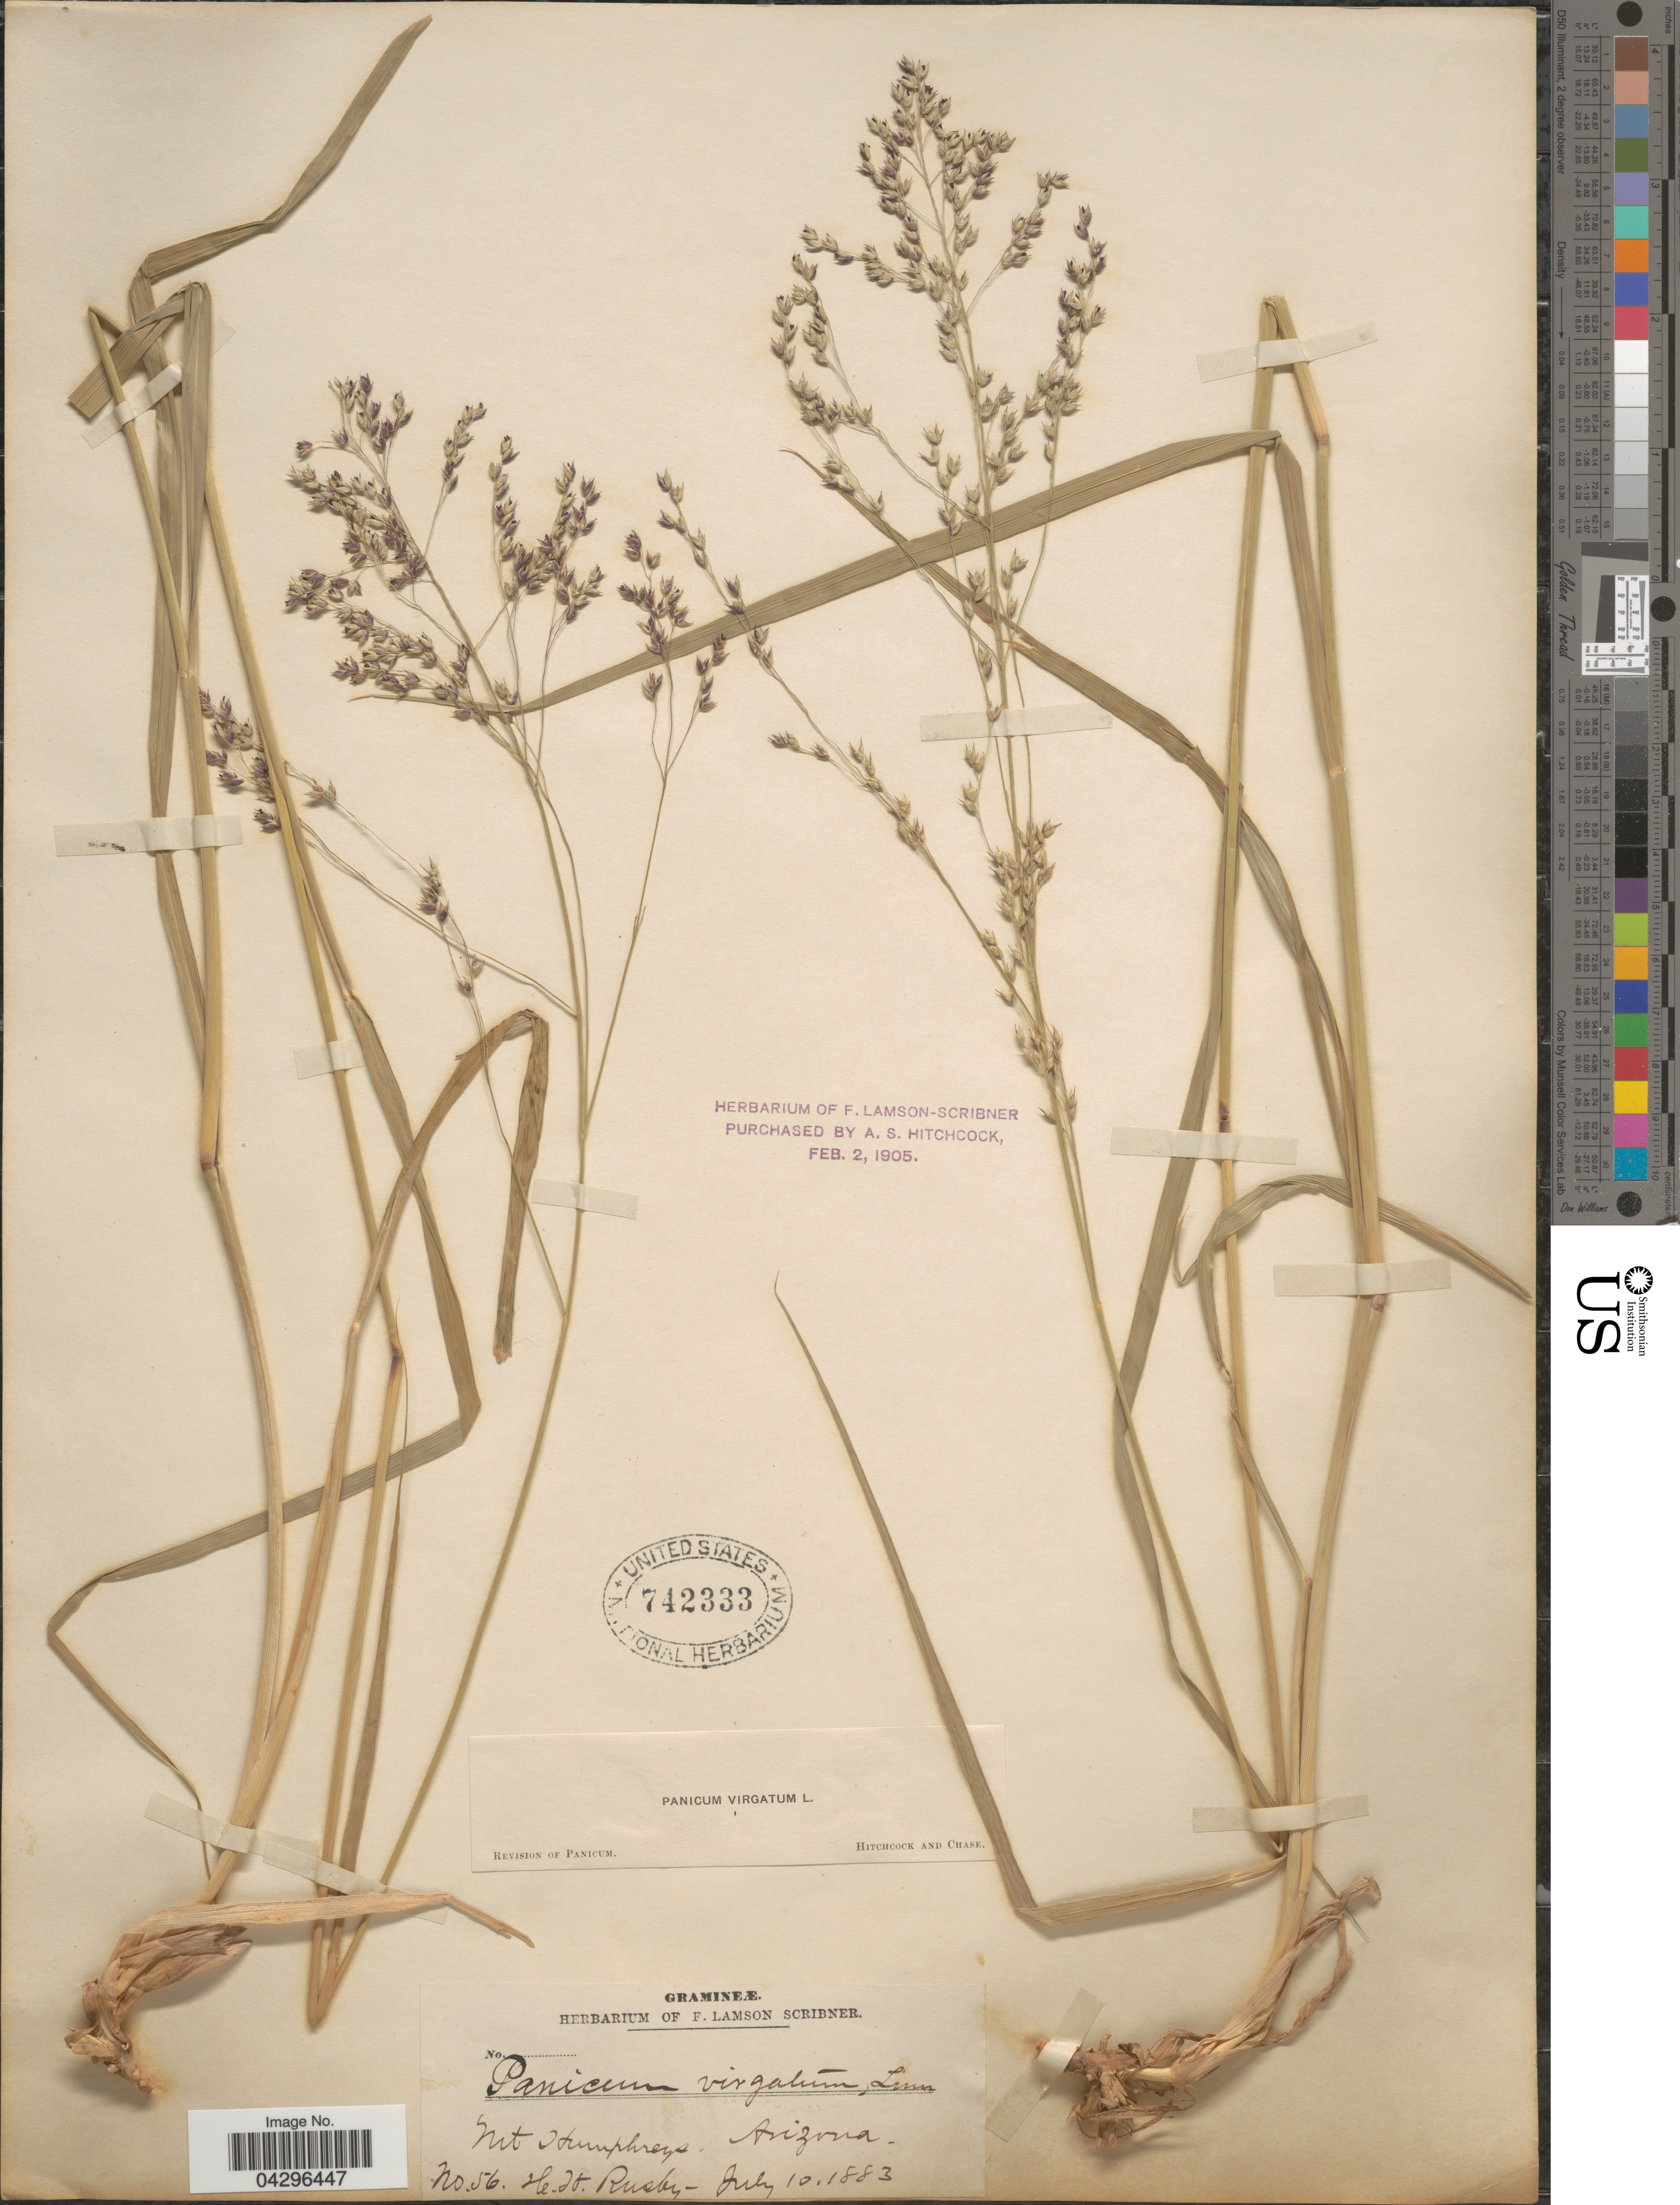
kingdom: Plantae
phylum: Tracheophyta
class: Liliopsida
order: Poales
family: Poaceae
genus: Panicum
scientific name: Panicum virgatum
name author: L.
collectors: H. H. Rusby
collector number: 56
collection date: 1883-07-10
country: United States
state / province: Arizona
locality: Mt. Humphreys.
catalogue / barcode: US 742333